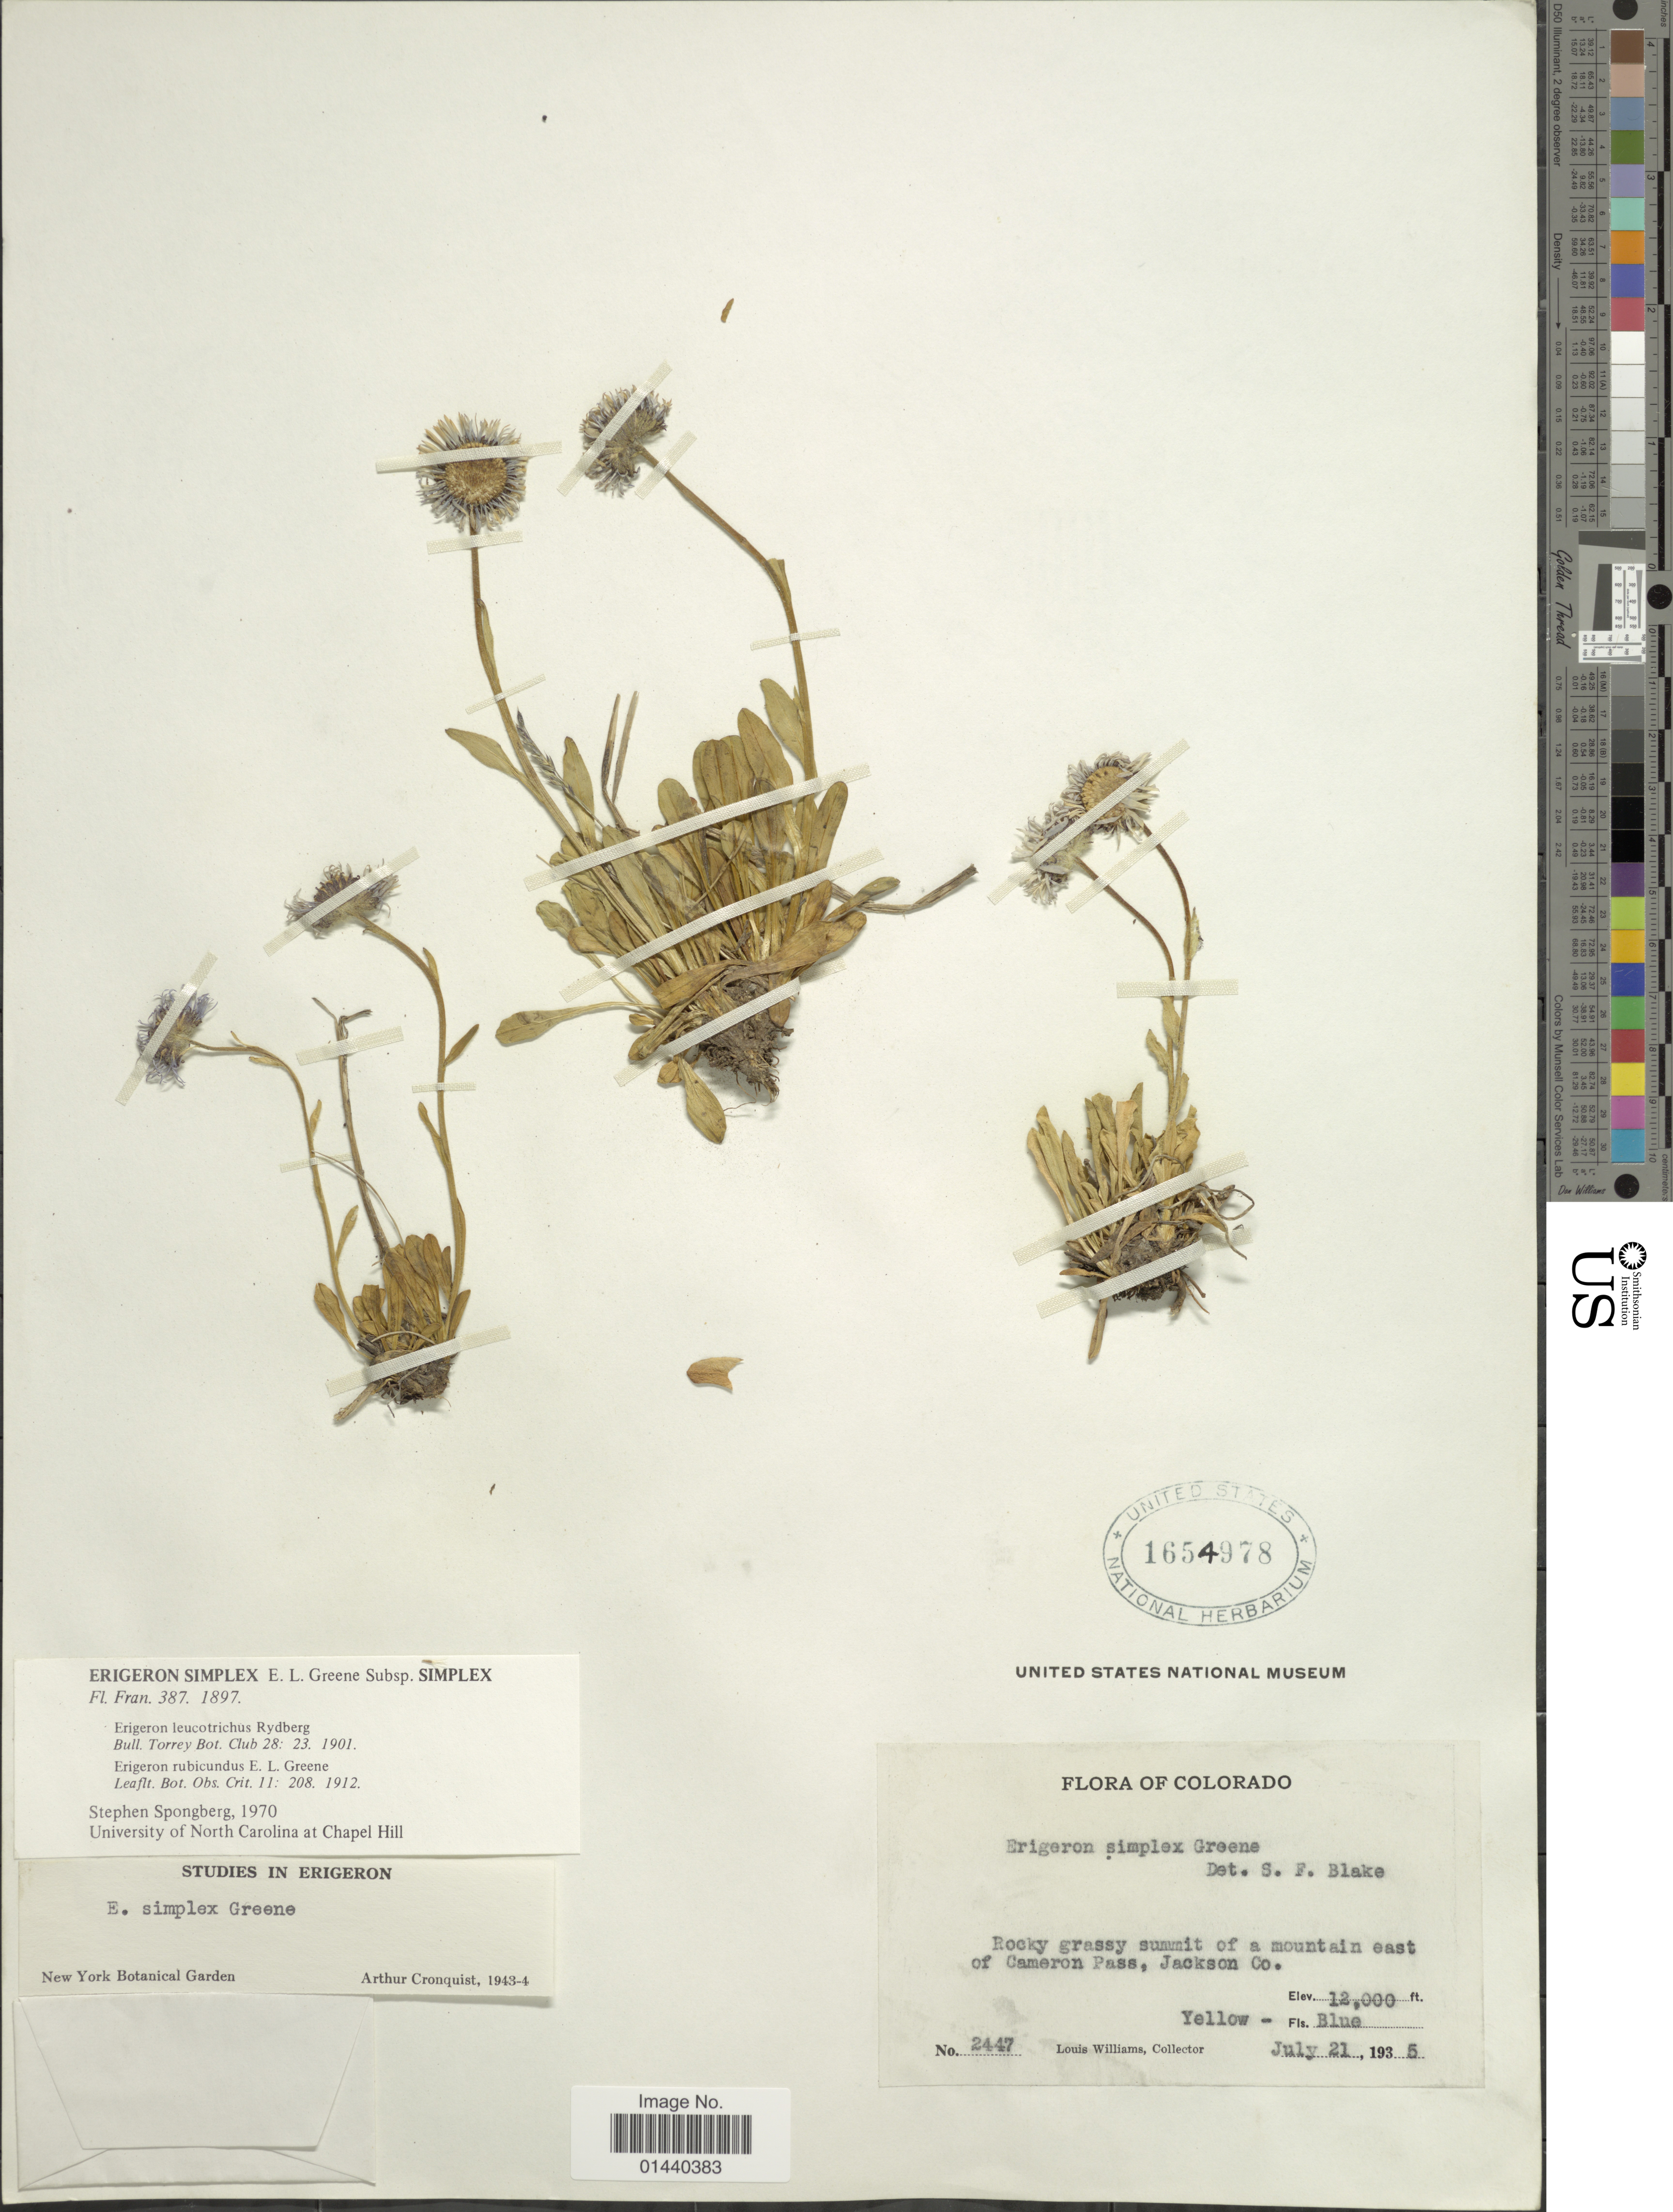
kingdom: Plantae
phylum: Tracheophyta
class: Magnoliopsida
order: Asterales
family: Asteraceae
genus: Erigeron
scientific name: Erigeron simplex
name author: Greene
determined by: Cronquist, A. J.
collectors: L. Williams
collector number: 2447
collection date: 1935-07-21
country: United States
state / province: Colorado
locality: Mountain east of Cameron Pass, Jackson Co.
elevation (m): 3658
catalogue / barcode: US 1654978